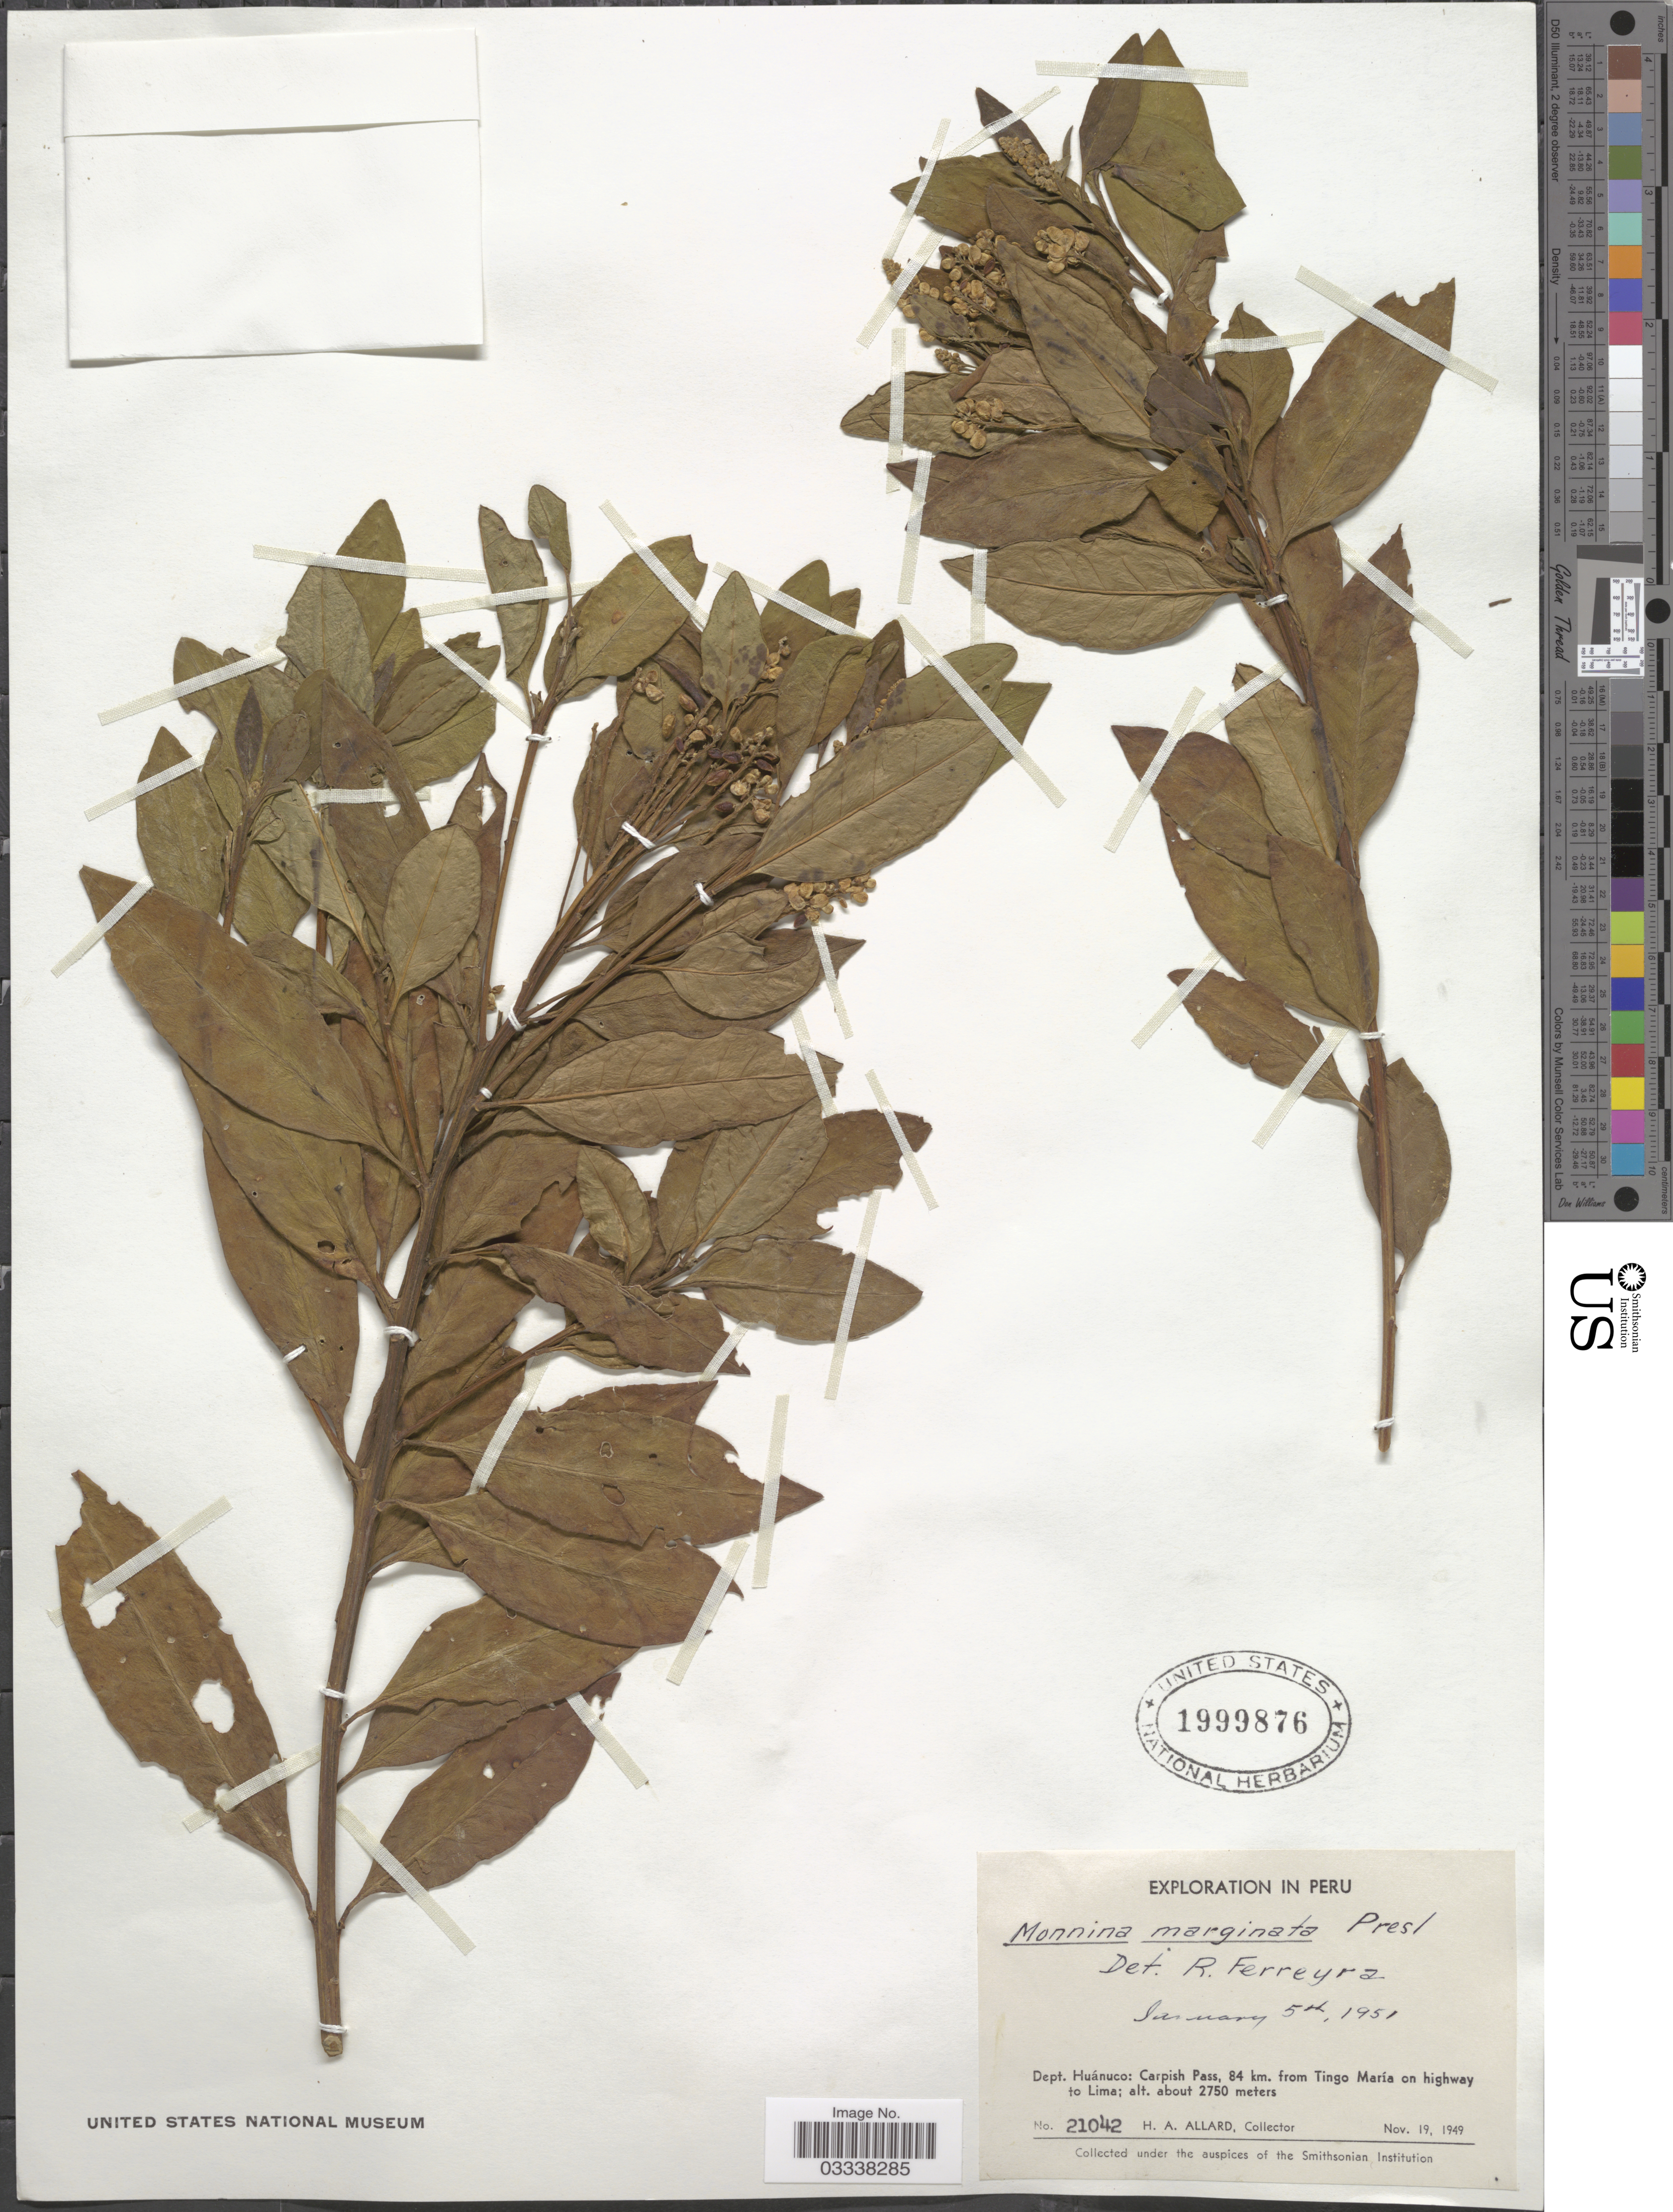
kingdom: Plantae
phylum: Tracheophyta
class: Magnoliopsida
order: Fabales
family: Polygalaceae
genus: Monnina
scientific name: Monnina marginata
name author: C. Presl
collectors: H. A. Allard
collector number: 21042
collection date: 1949-11-19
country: Peru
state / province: Huánuco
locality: Dept. Huánuco: Carpish Pass, 84 km. from Tingo María on highway to Lima.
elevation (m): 2750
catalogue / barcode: US 1999876